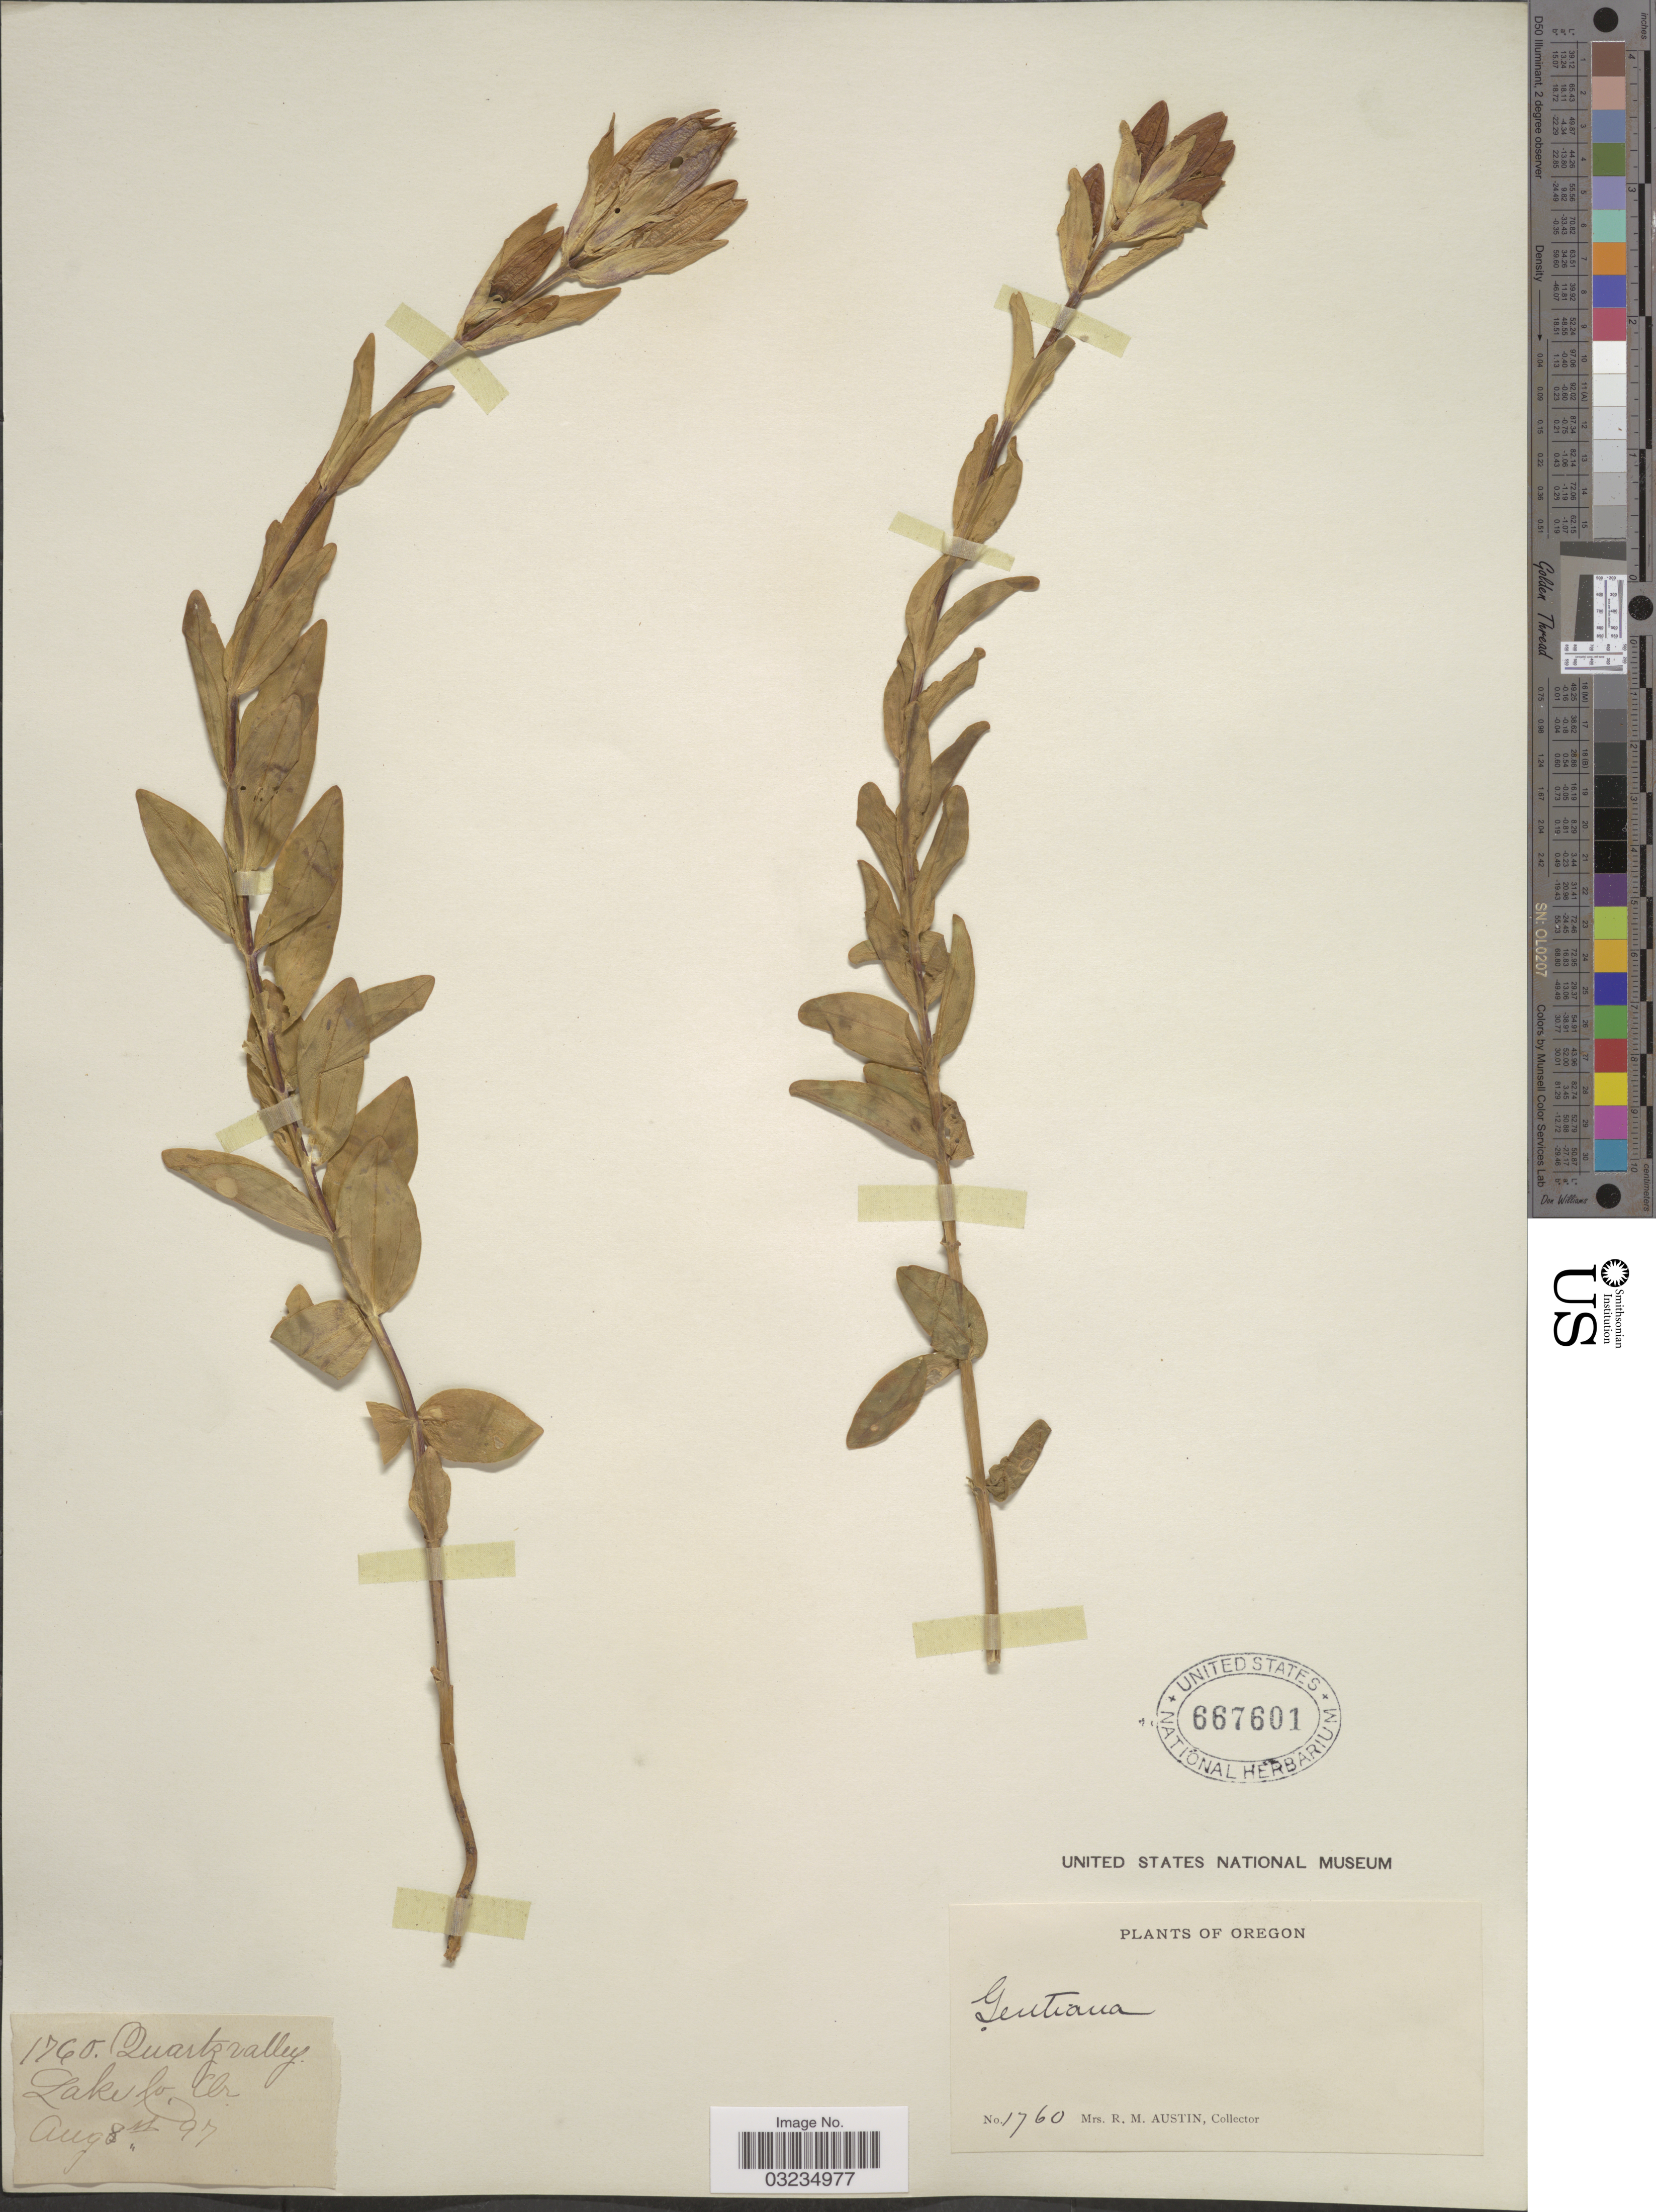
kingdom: Plantae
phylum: Tracheophyta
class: Magnoliopsida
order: Gentianales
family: Gentianaceae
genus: Gentiana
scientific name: Gentiana sceptrum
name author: Griseb.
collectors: R. Austin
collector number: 1760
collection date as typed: Transcribed d/m/y: 8/8/97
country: United States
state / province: Oregon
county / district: Lake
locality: Quartz valley. Lake Co.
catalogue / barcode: US 667601